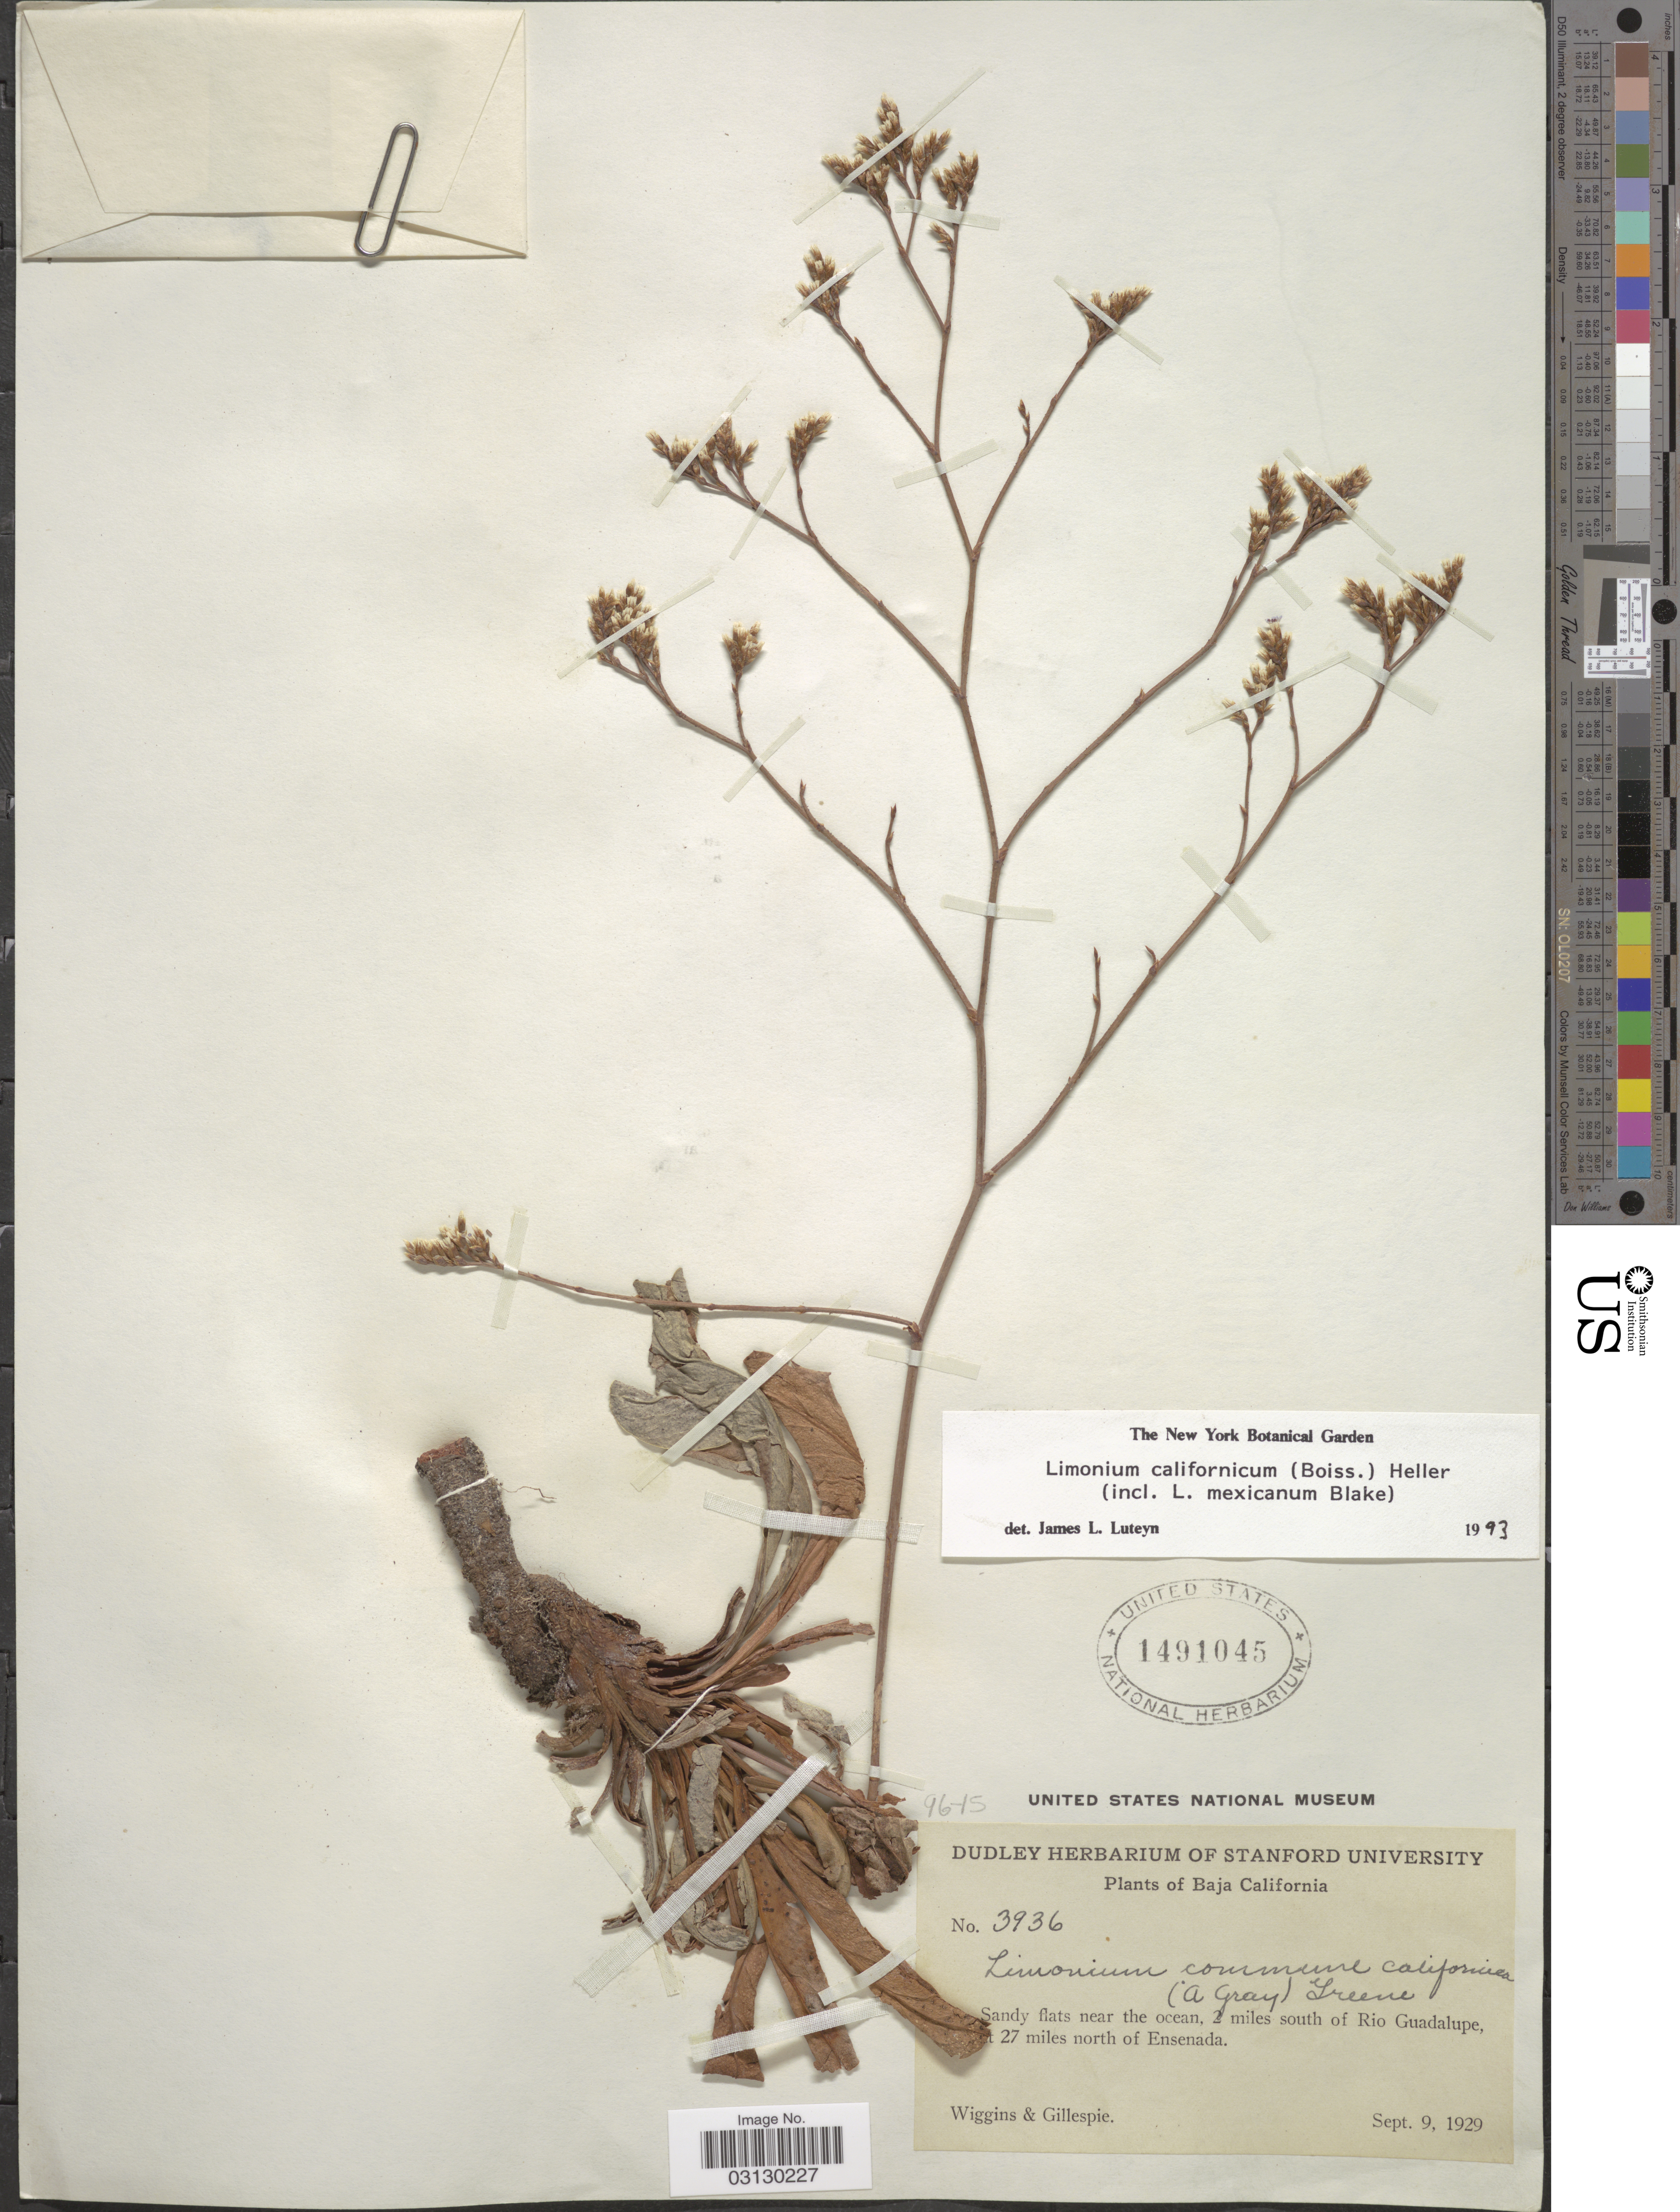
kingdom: Plantae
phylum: Tracheophyta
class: Magnoliopsida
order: Caryophyllales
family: Plumbaginaceae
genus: Limonium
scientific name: Limonium californicum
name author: (Boiss.) A. Heller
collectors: -- Wiggins & -- Gillespie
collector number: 3936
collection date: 1929-09-09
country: Mexico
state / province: Baja California Norte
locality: Sandy flats near the ocean, 2 miles south of Rio Guadalupe, about 27 miles north of Ensenada.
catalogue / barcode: US 1491045